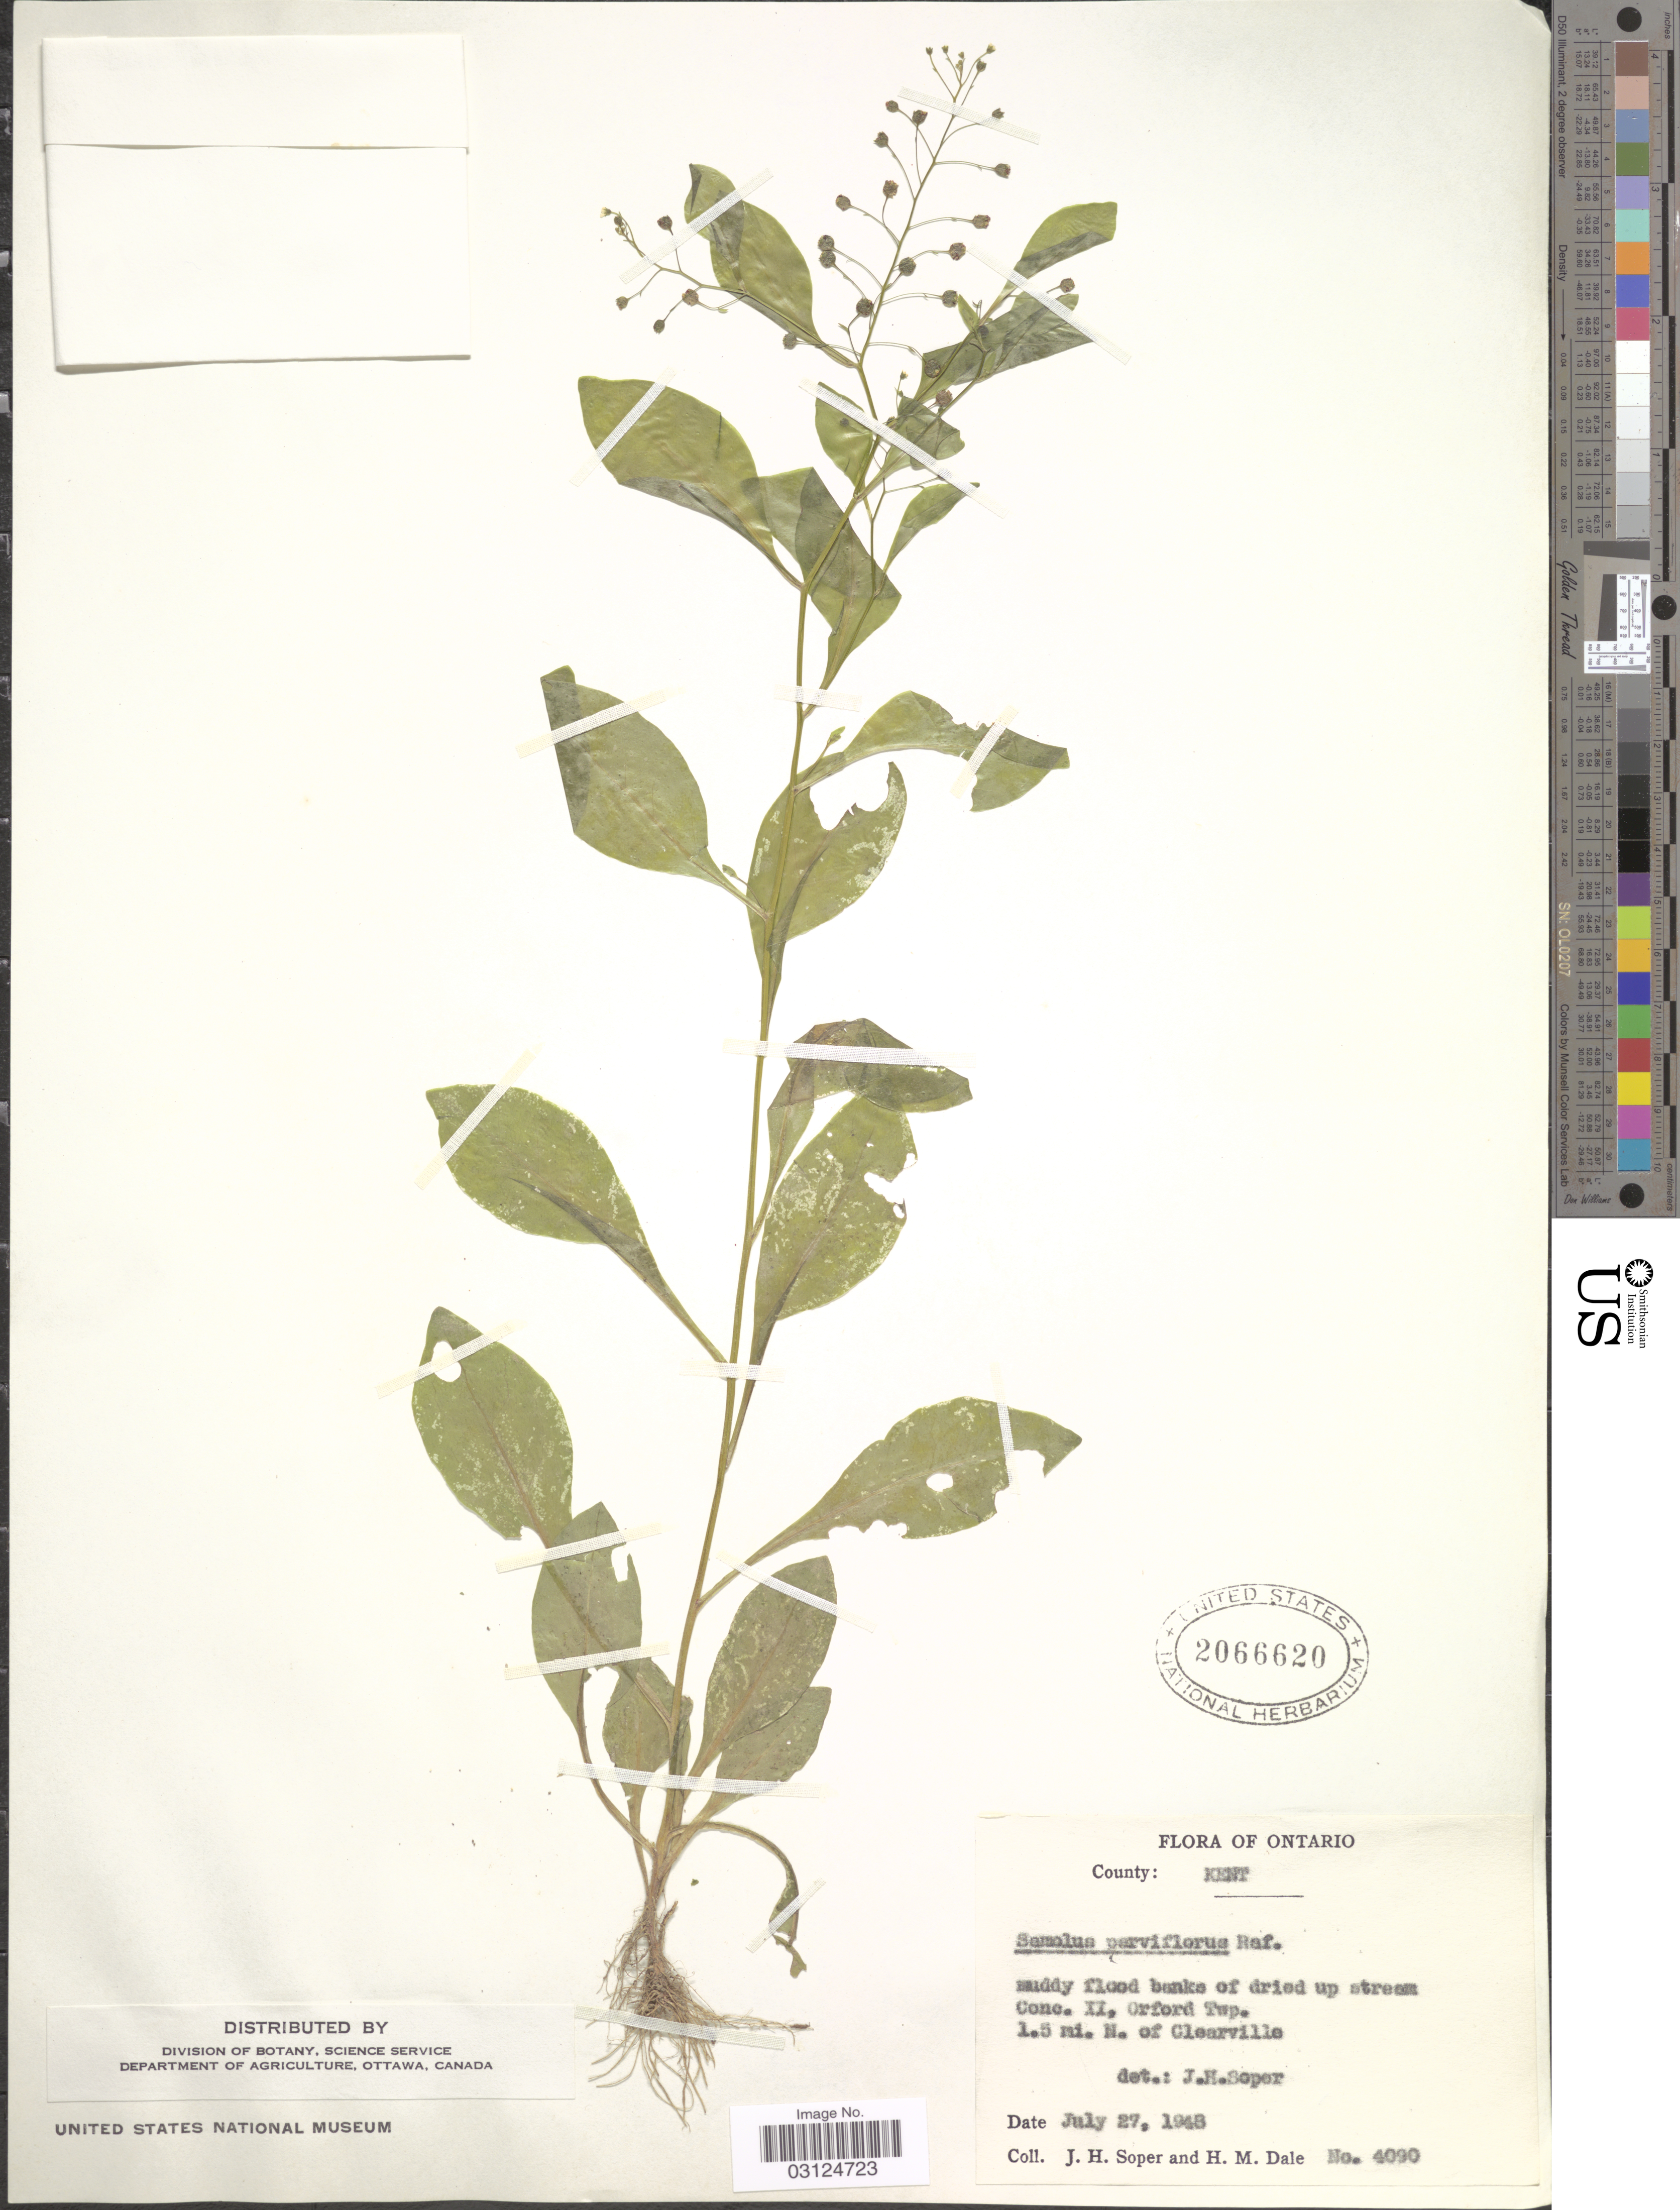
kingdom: Plantae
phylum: Tracheophyta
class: Magnoliopsida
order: Ericales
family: Primulaceae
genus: Samolus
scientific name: Samolus parviflorus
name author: Raf.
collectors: J. H. Soper & H. M. Dale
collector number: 4090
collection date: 1948-07-27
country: Canada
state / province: Ontario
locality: County: Kent. Conc. XI, Orford Twp. 1.5 mi. N. of Clearville.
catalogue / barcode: US 2066620